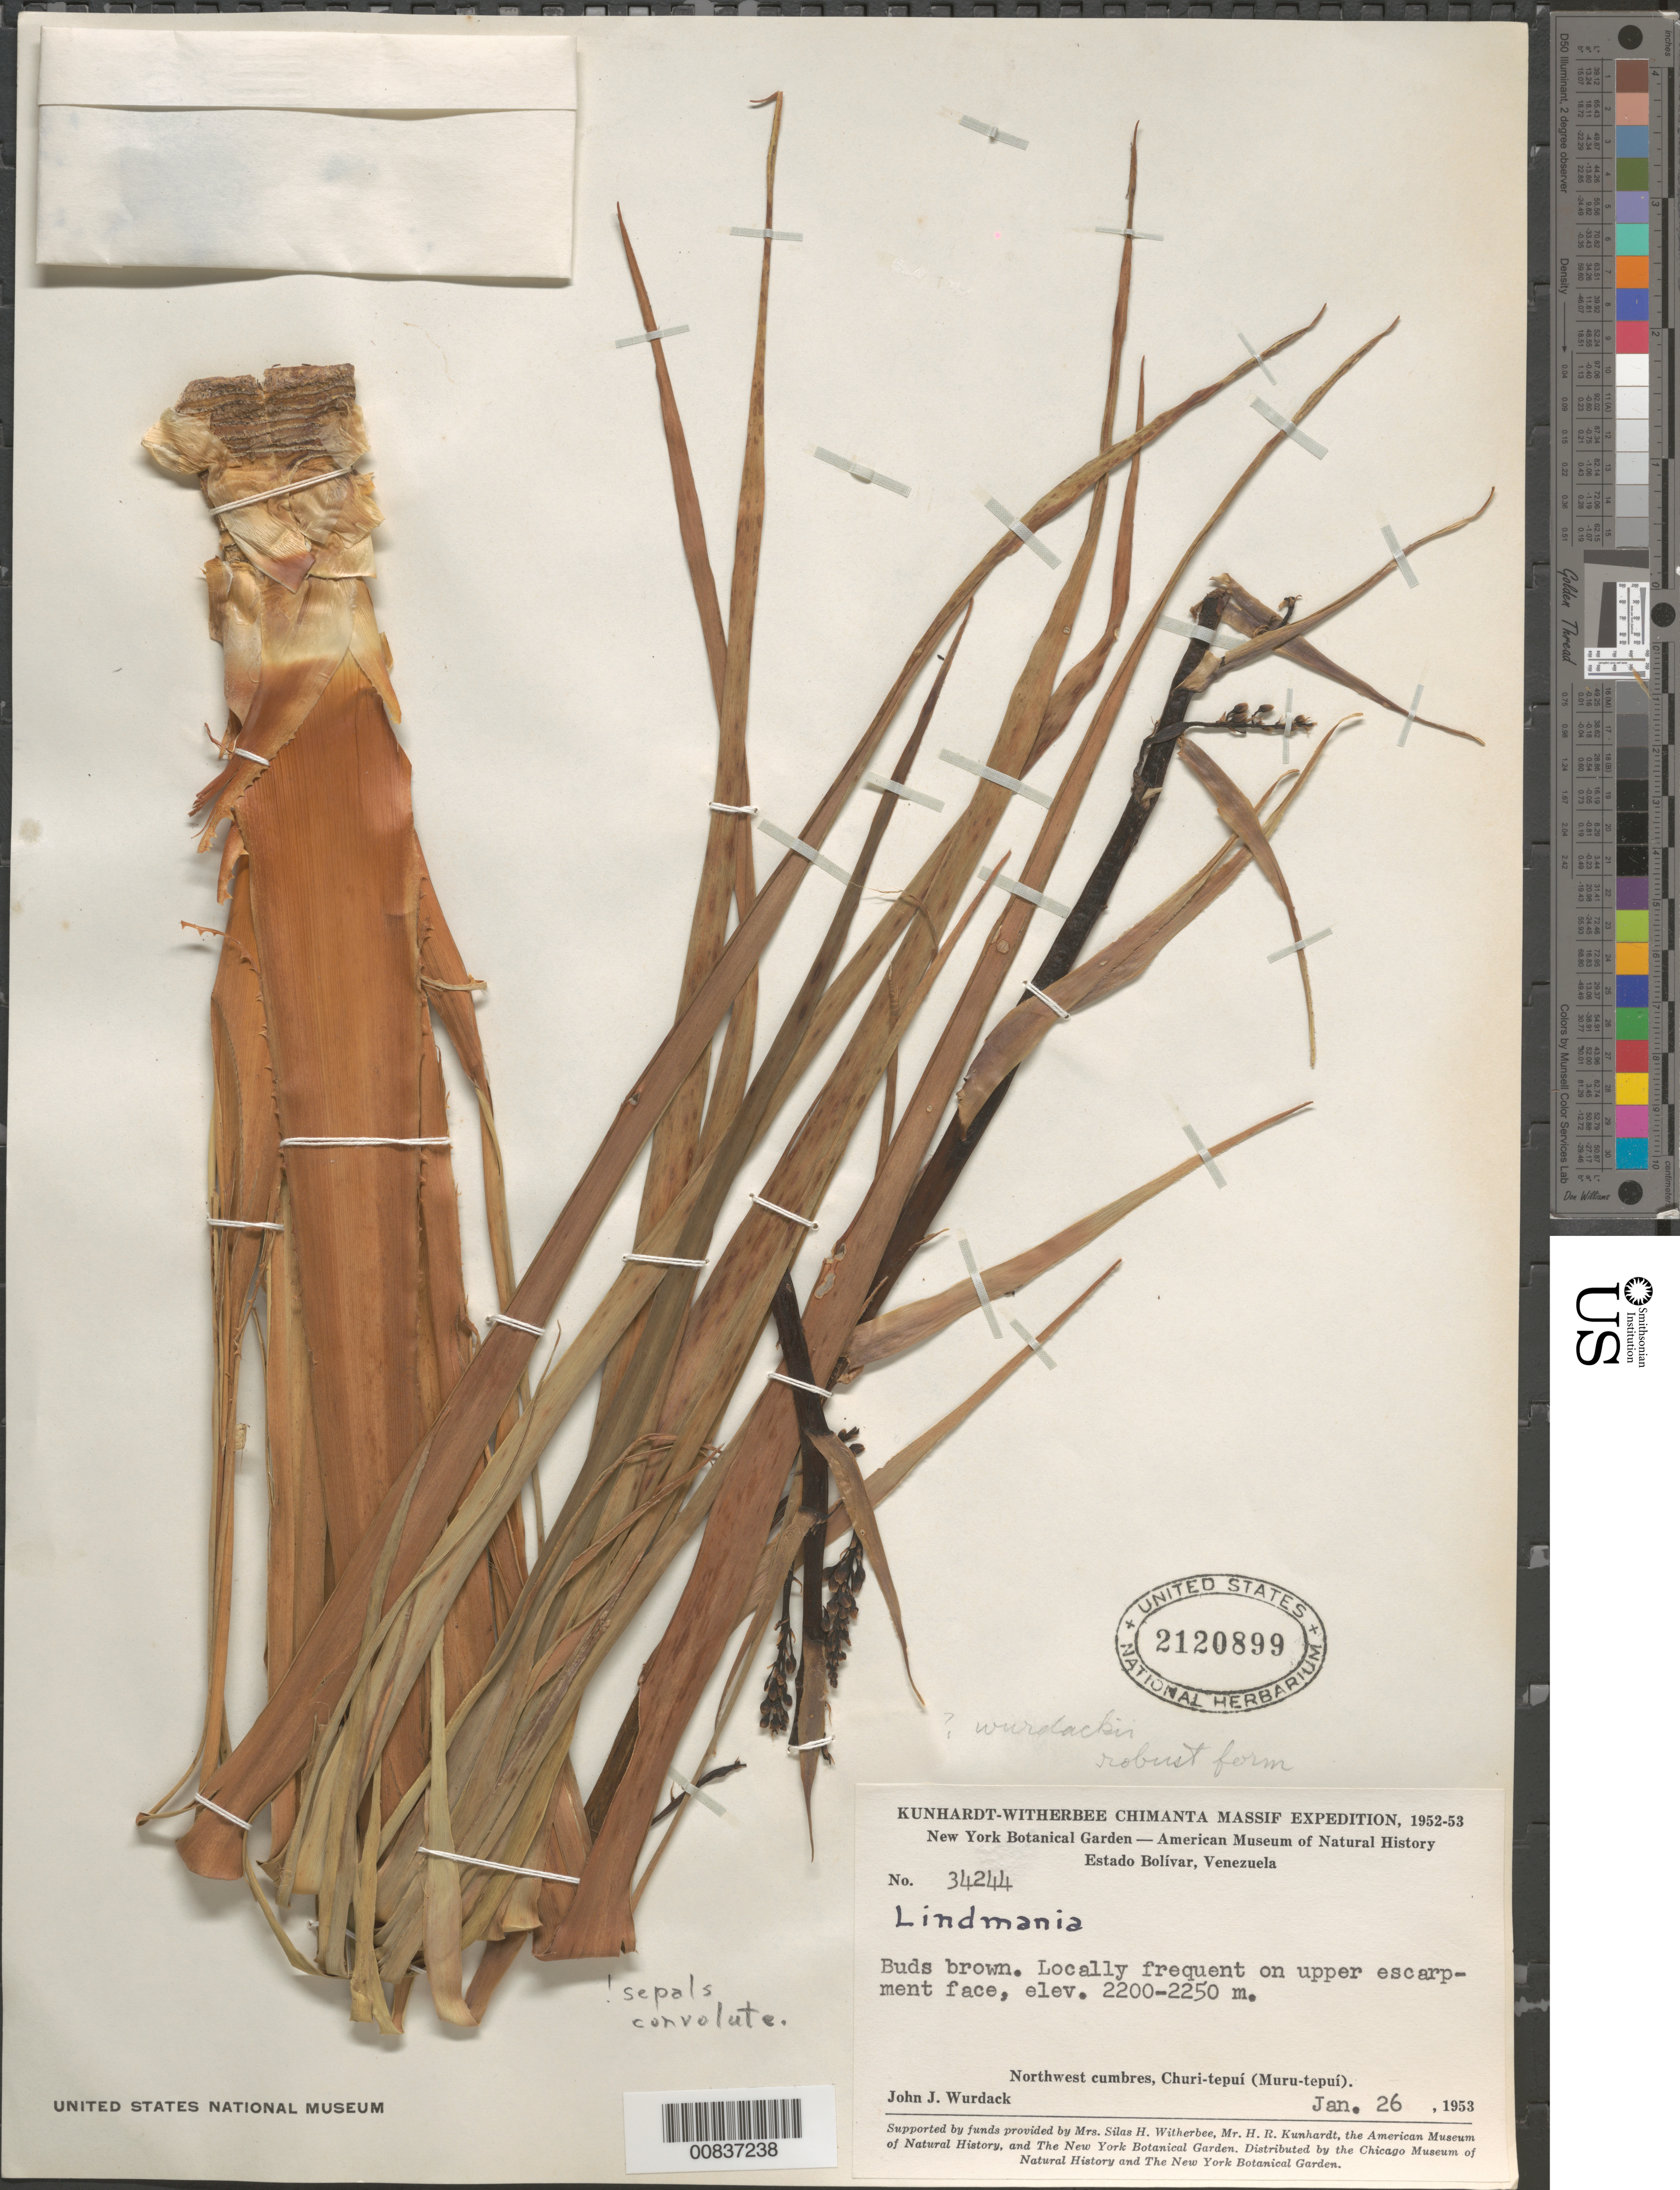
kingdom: Plantae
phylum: Tracheophyta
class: Liliopsida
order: Poales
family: Bromeliaceae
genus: Lindmania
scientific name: Lindmania sp.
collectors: J. J. Wurdack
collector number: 34244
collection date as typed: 26-Jan-53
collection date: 1953-01-26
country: Venezuela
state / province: Bolívar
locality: Churi-tepuí (Muru-tepuí)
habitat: Cumbres; on upper escarpment face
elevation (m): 2200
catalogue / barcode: US 2120899